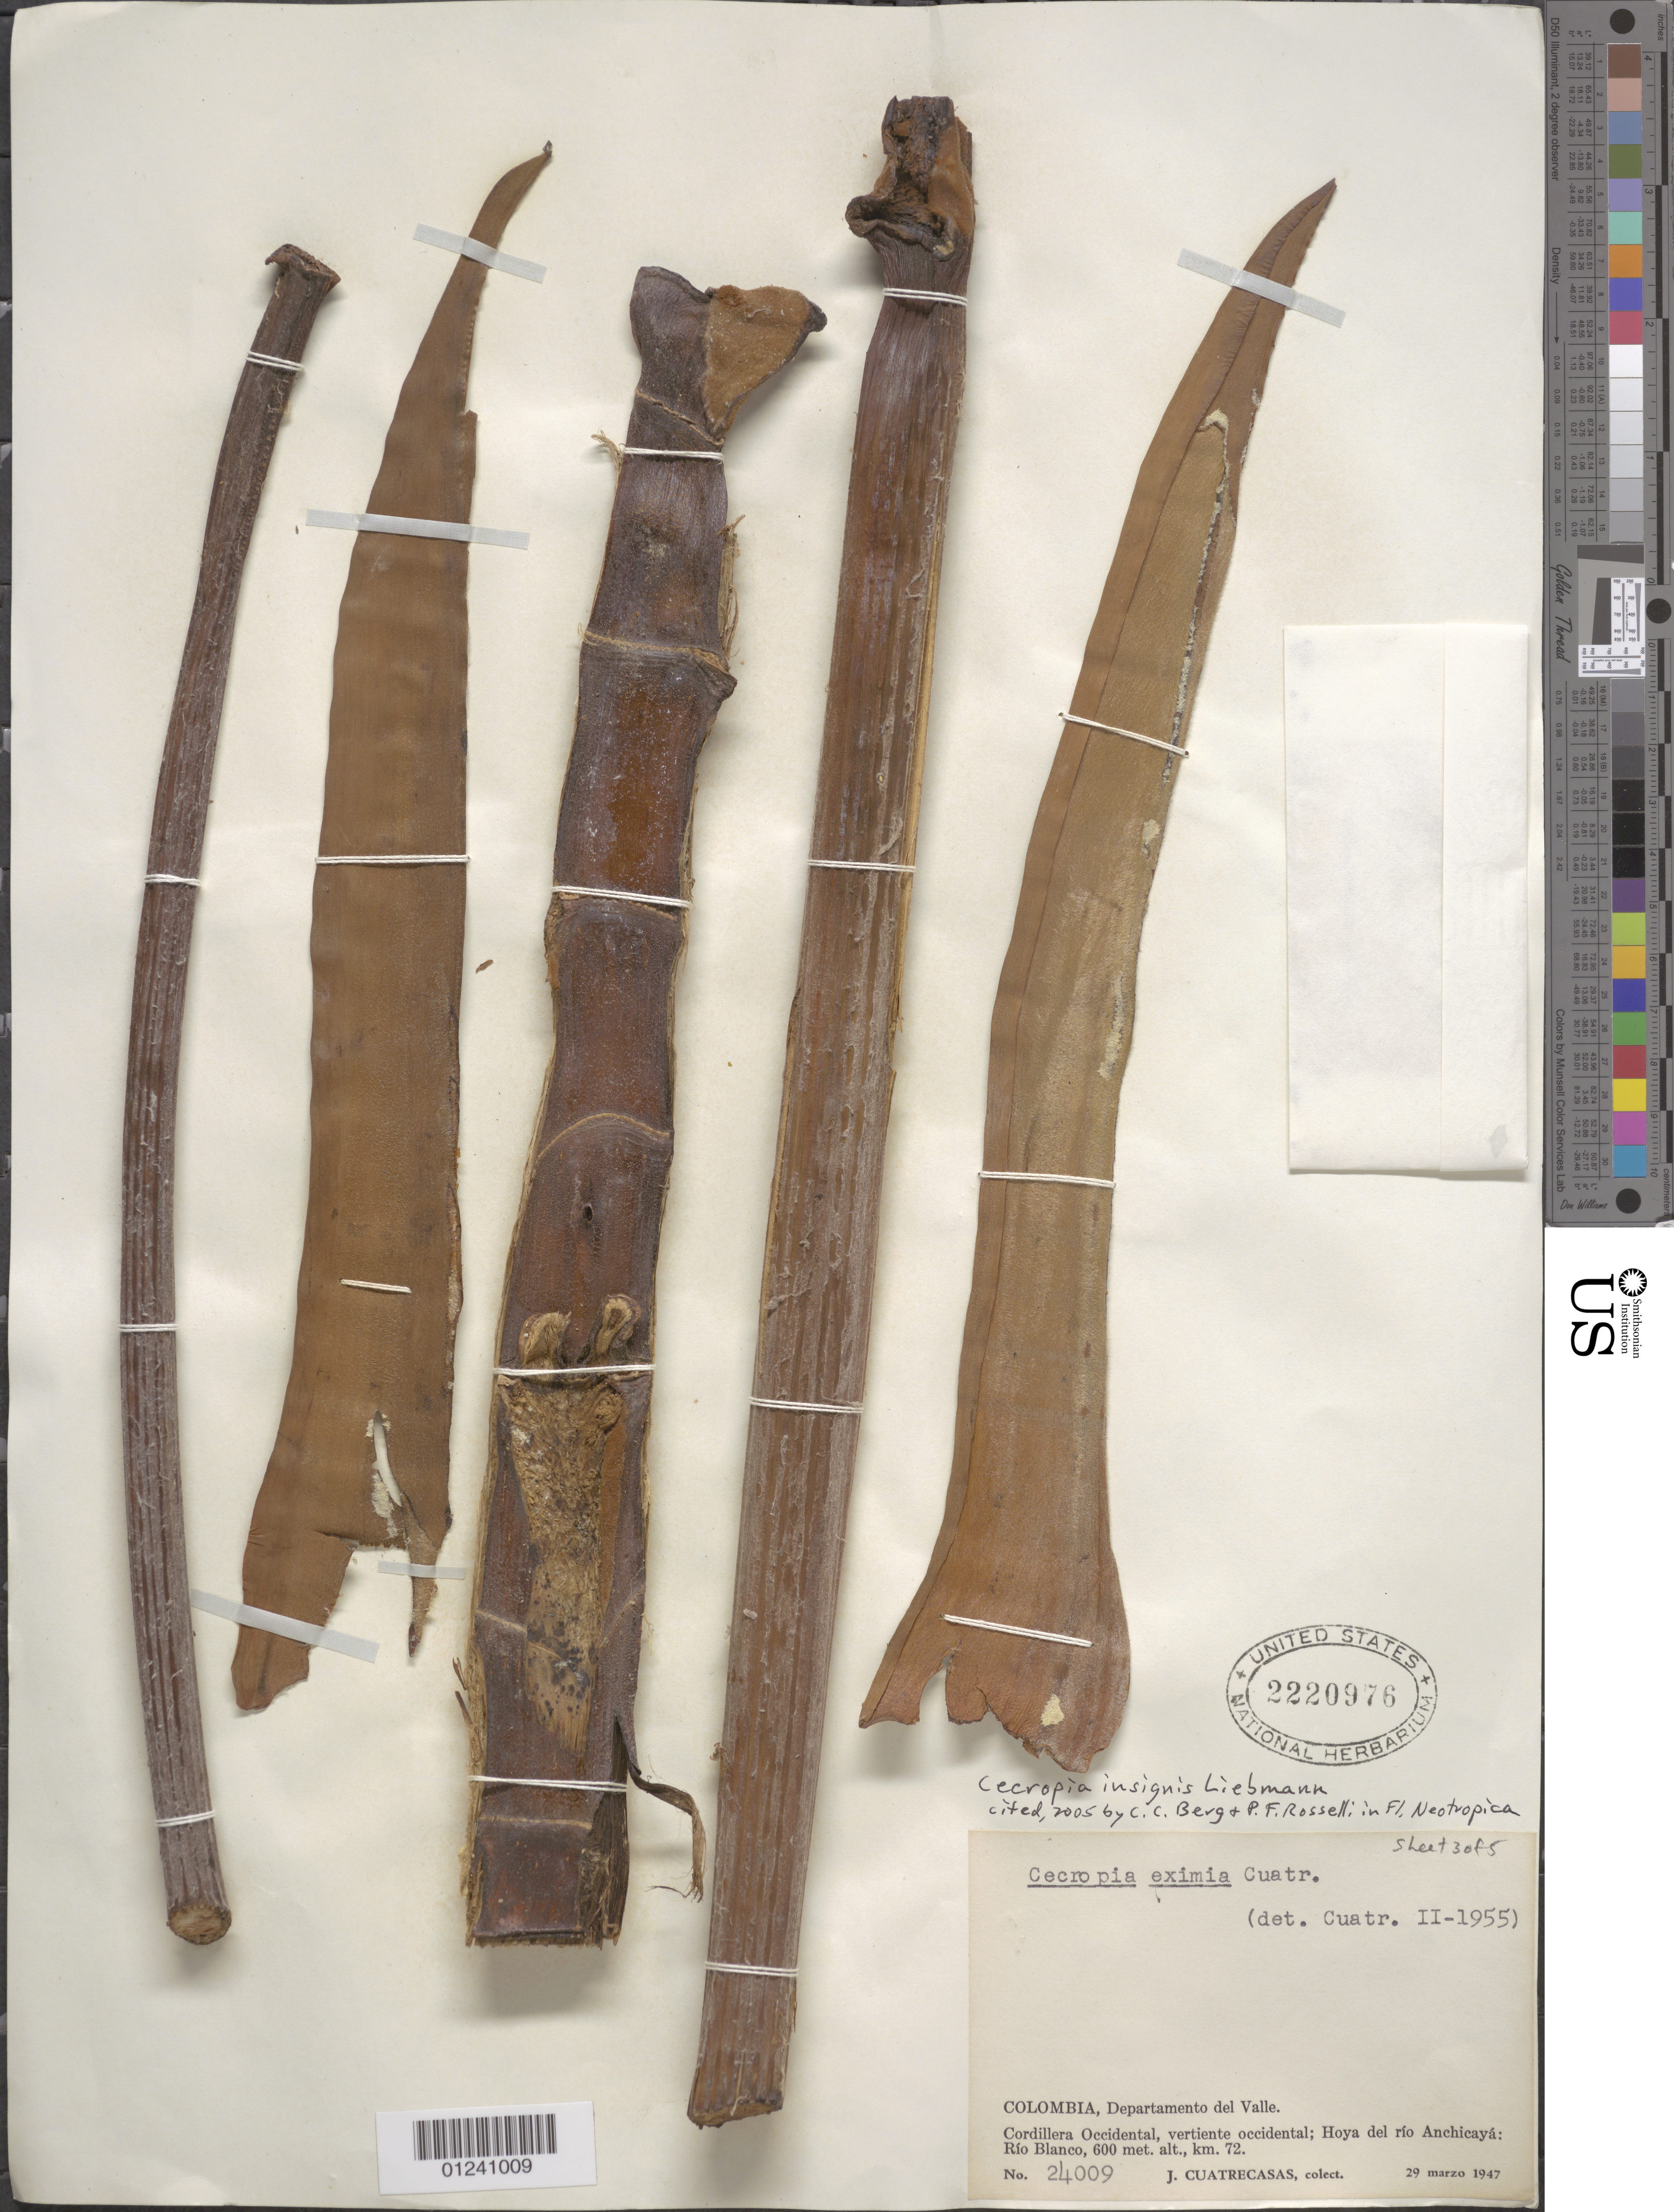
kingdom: Plantae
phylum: Tracheophyta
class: Magnoliopsida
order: Rosales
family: Urticaceae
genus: Cecropia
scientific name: Cecropia insignis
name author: Liebm.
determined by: Cuatrecasas, J.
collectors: J. Cuatrecasas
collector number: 24009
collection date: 1947-03-29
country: Colombia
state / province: Valle del Cauca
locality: Cord. Occidental; vert. oriental Hoya del Río Anchicaya; Rio Blanco, km 72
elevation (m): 600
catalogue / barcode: US 2220976